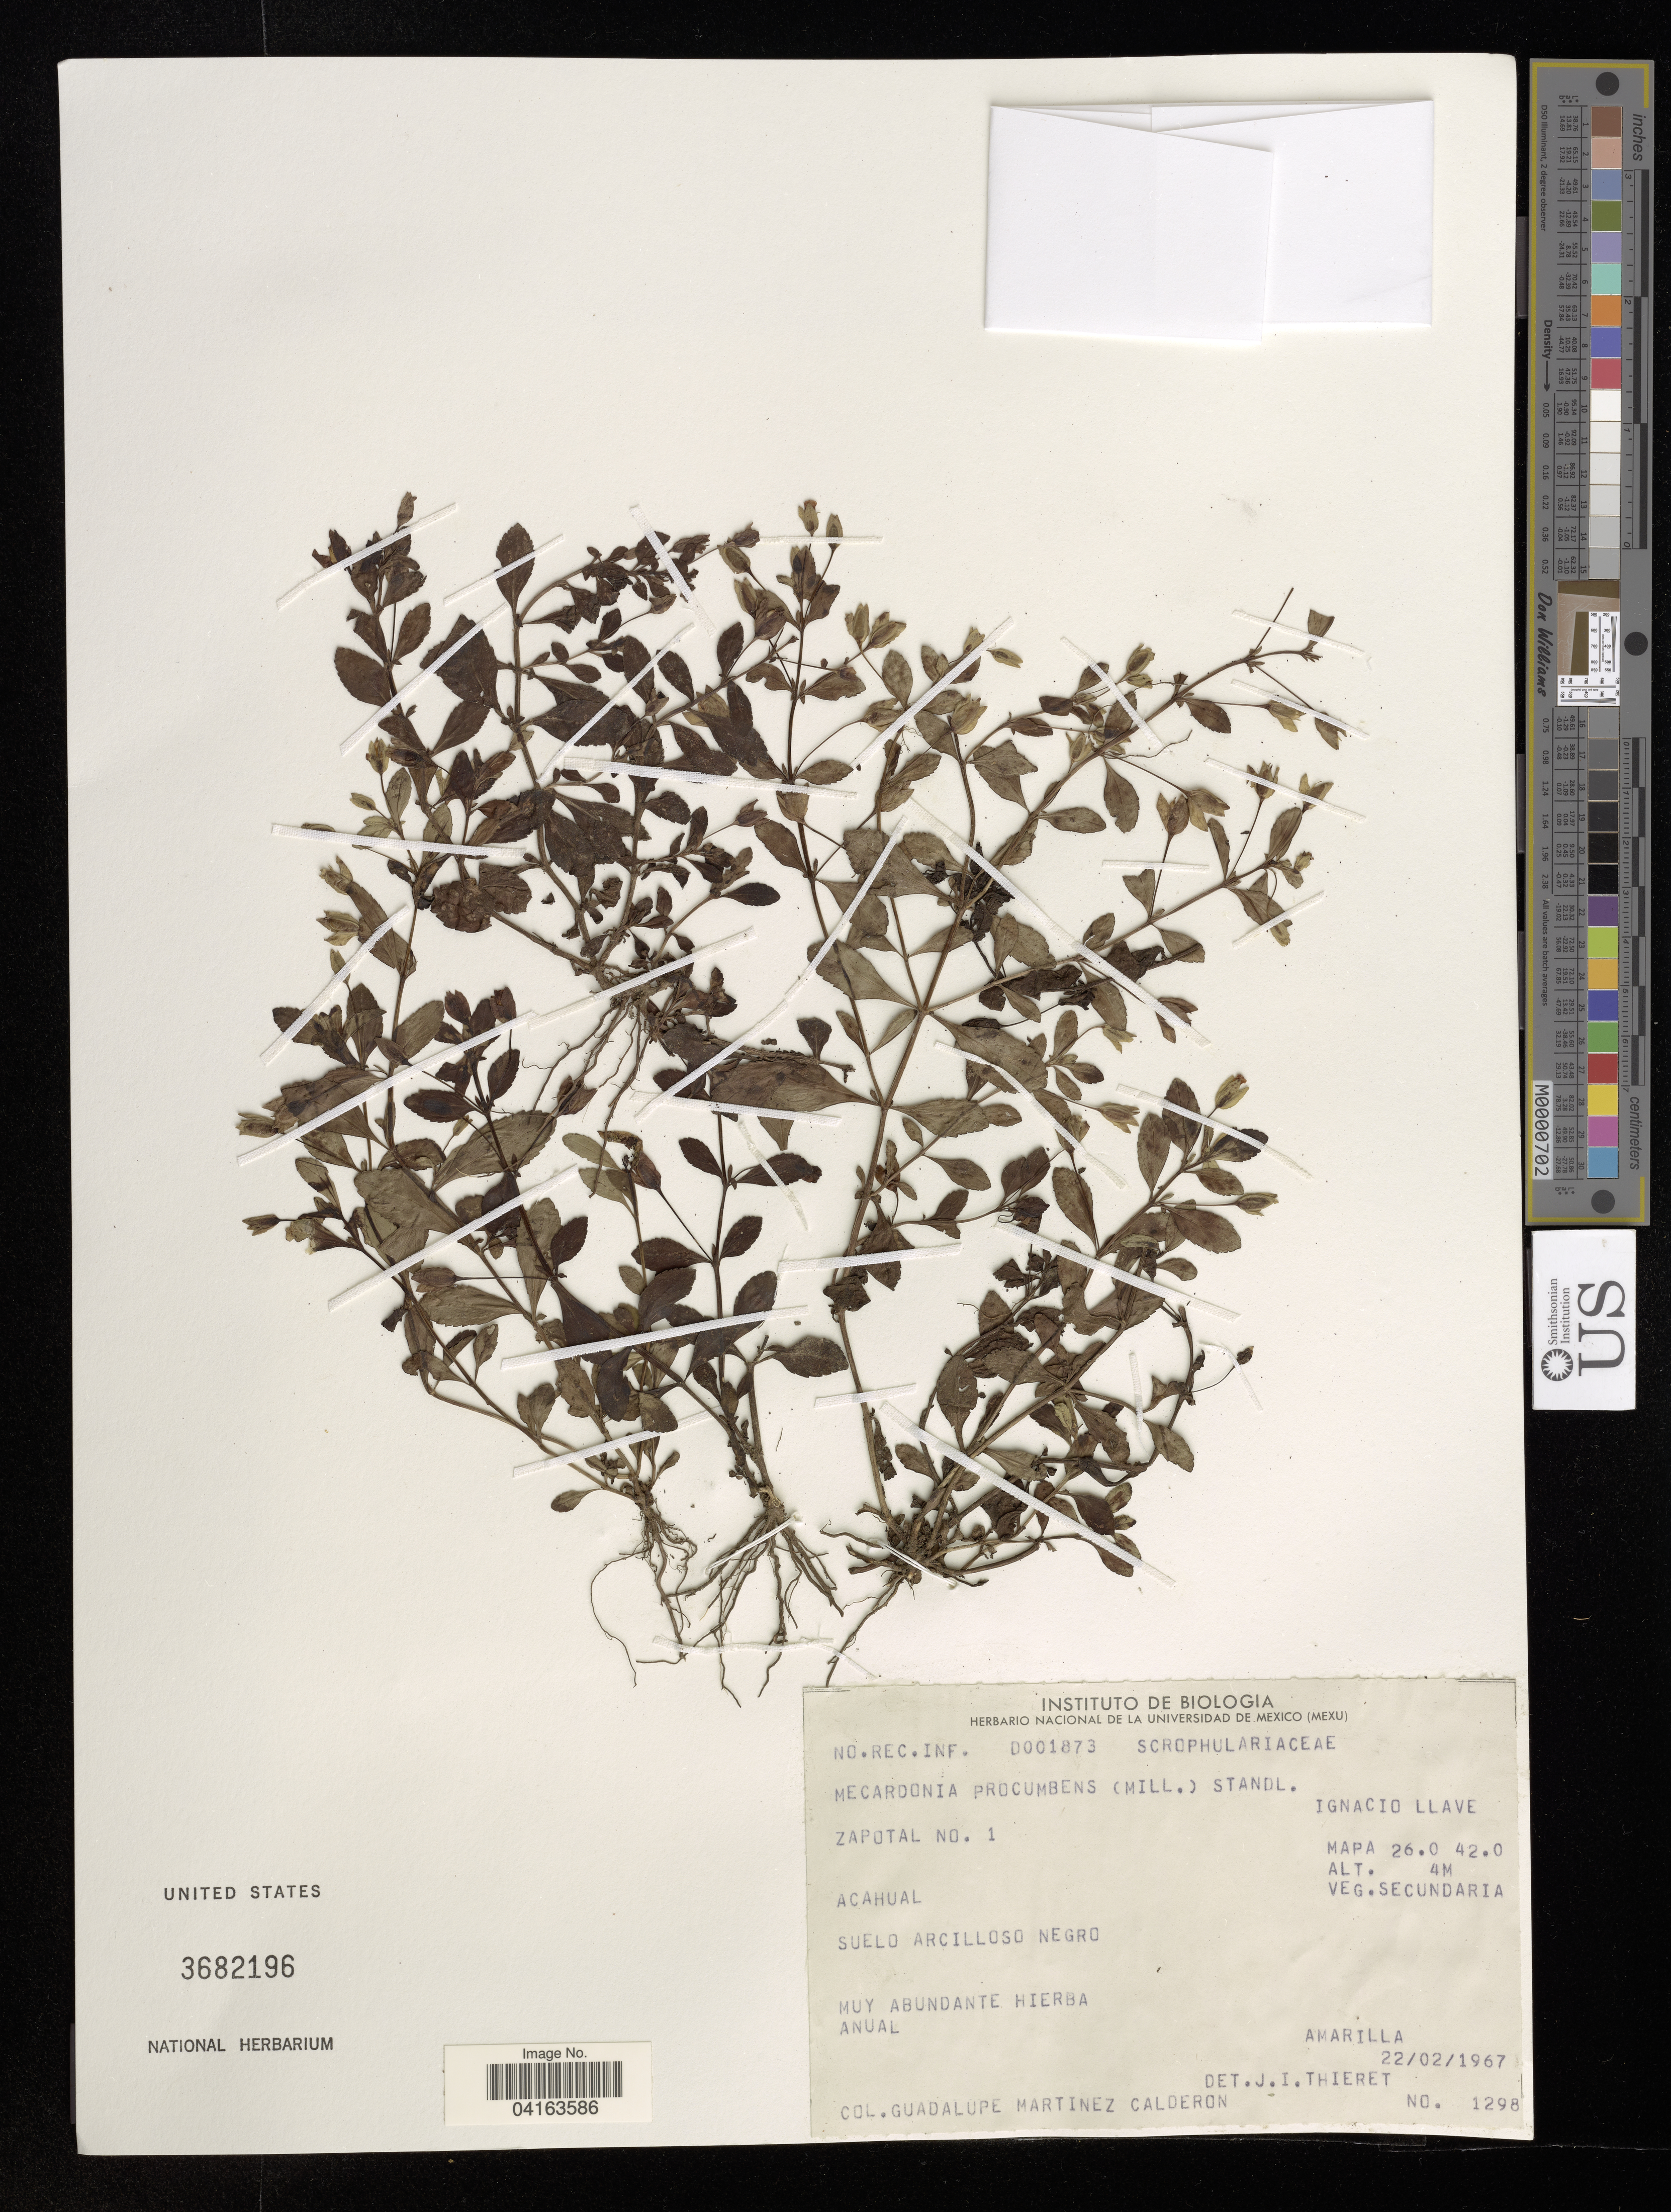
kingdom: Plantae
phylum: Tracheophyta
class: Magnoliopsida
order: Lamiales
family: Plantaginaceae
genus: Mecardonia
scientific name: Mecardonia procumbens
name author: (Mill.) Small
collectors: G. Martínez Calderón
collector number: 1298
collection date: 1967-02-22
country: Mexico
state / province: Veracruz Llave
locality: Ignacio Llave. Zapotal No. 1.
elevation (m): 4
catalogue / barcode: US 3682196